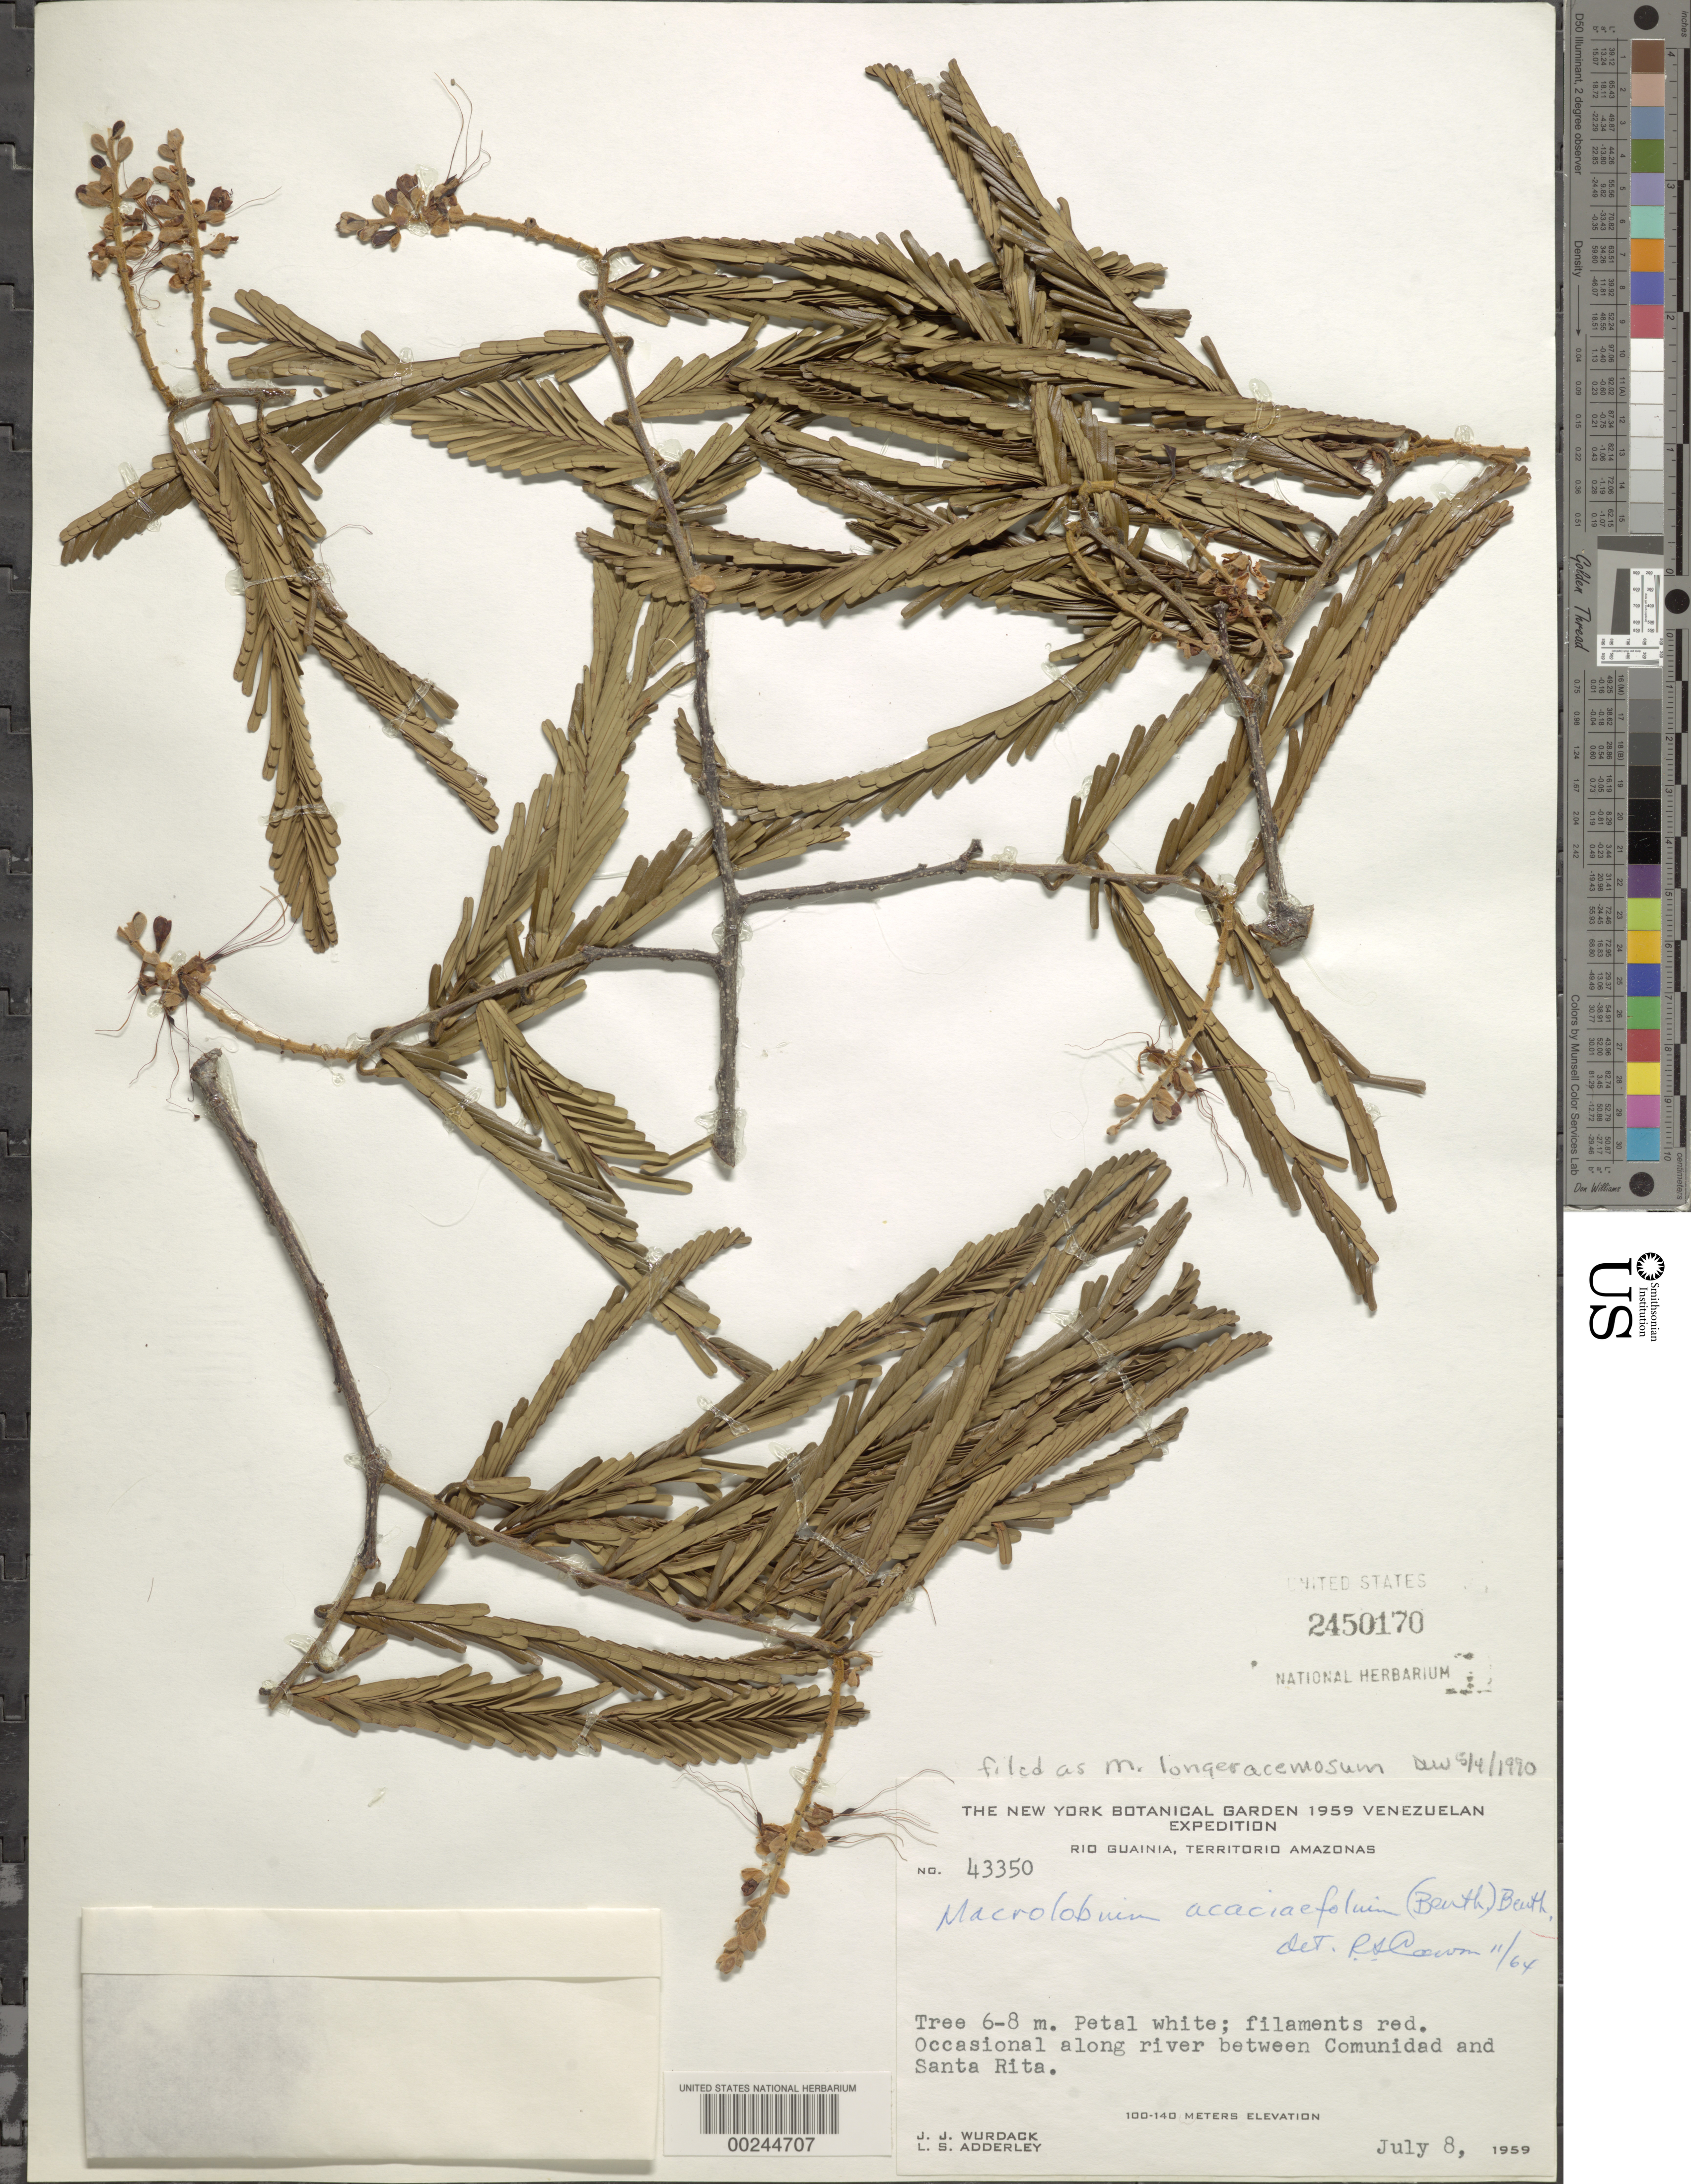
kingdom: Plantae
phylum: Tracheophyta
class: Magnoliopsida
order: Fabales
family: Fabaceae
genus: Macrolobium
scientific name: Macrolobium longeracemosum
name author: Amshoff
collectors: J. J. Wurdack & L. S. Adderley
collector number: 43350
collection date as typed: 08 Jul 1959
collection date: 1959-07-08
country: Venezuela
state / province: Amazonas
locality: Along river between comunidad and santa rita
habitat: Along river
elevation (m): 100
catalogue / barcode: US 2450170